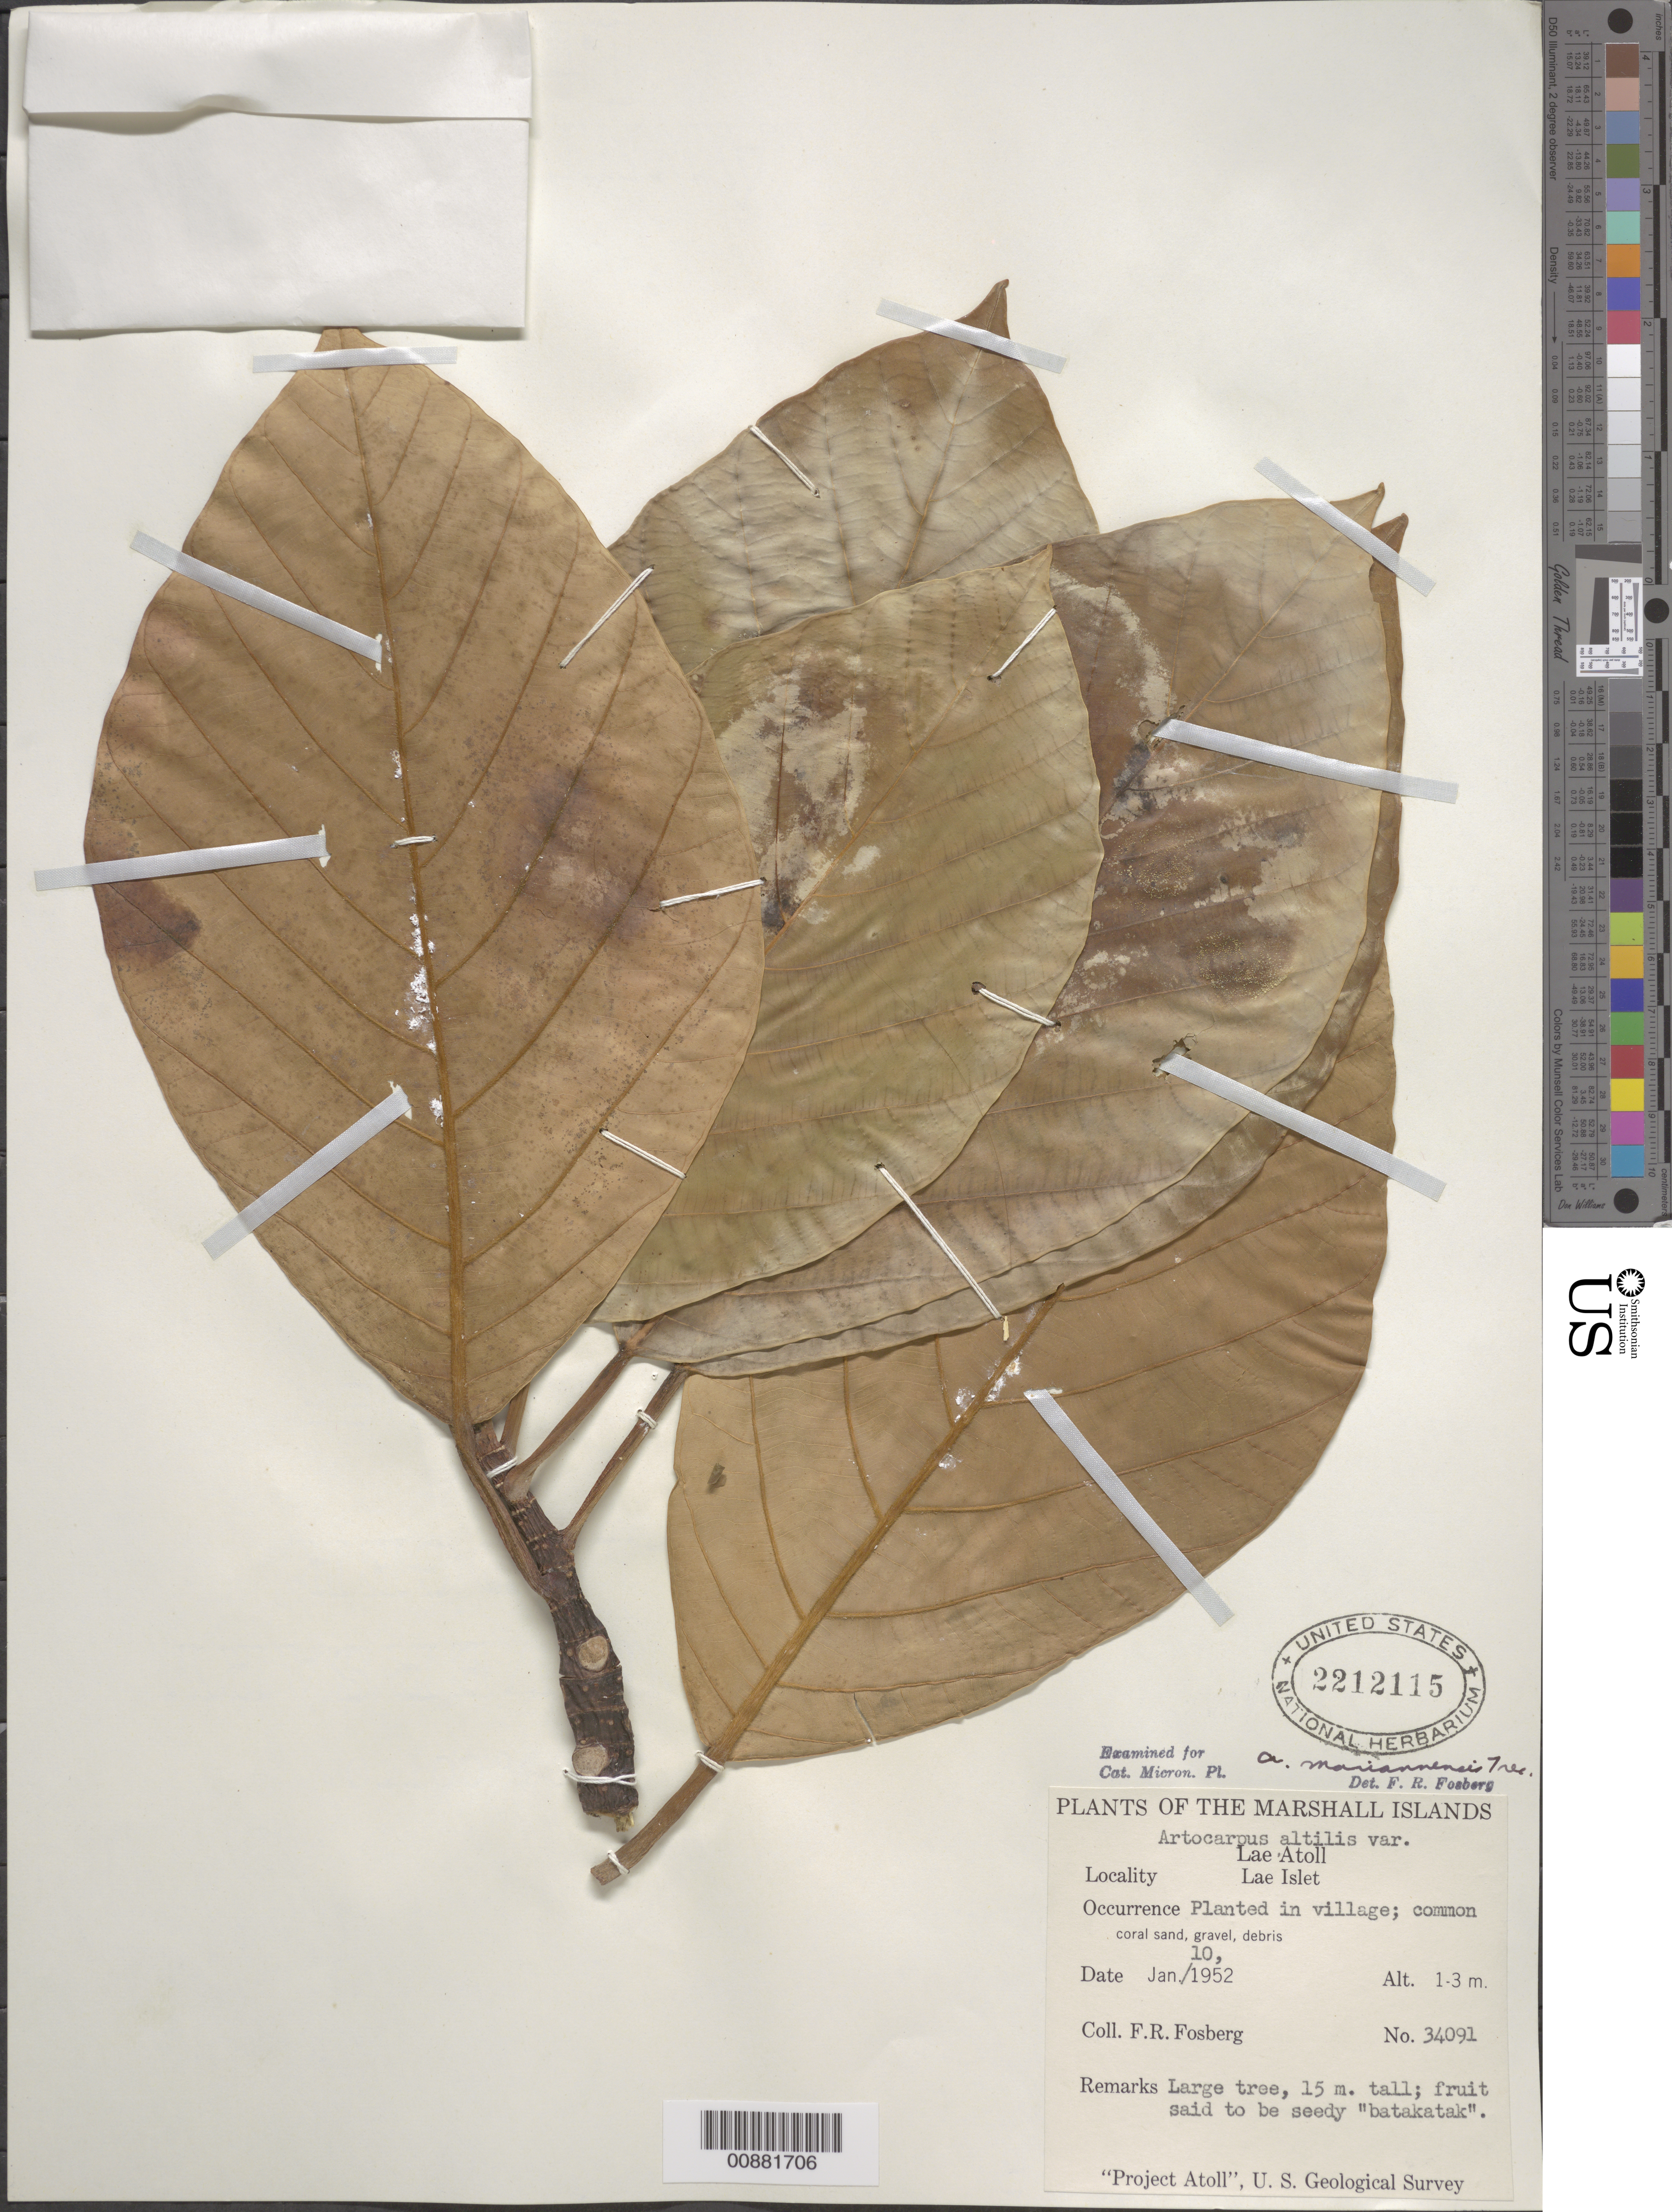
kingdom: Plantae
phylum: Tracheophyta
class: Magnoliopsida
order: Rosales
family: Moraceae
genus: Artocarpus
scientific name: Artocarpus mariannensis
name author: Trécul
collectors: F. R. Fosberg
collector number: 34091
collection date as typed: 10 Jan 1952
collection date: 1952-01-10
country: Marshall Islands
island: Lae Atoll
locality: Lae Islet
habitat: Planted in village; common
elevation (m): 1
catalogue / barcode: US 2212115